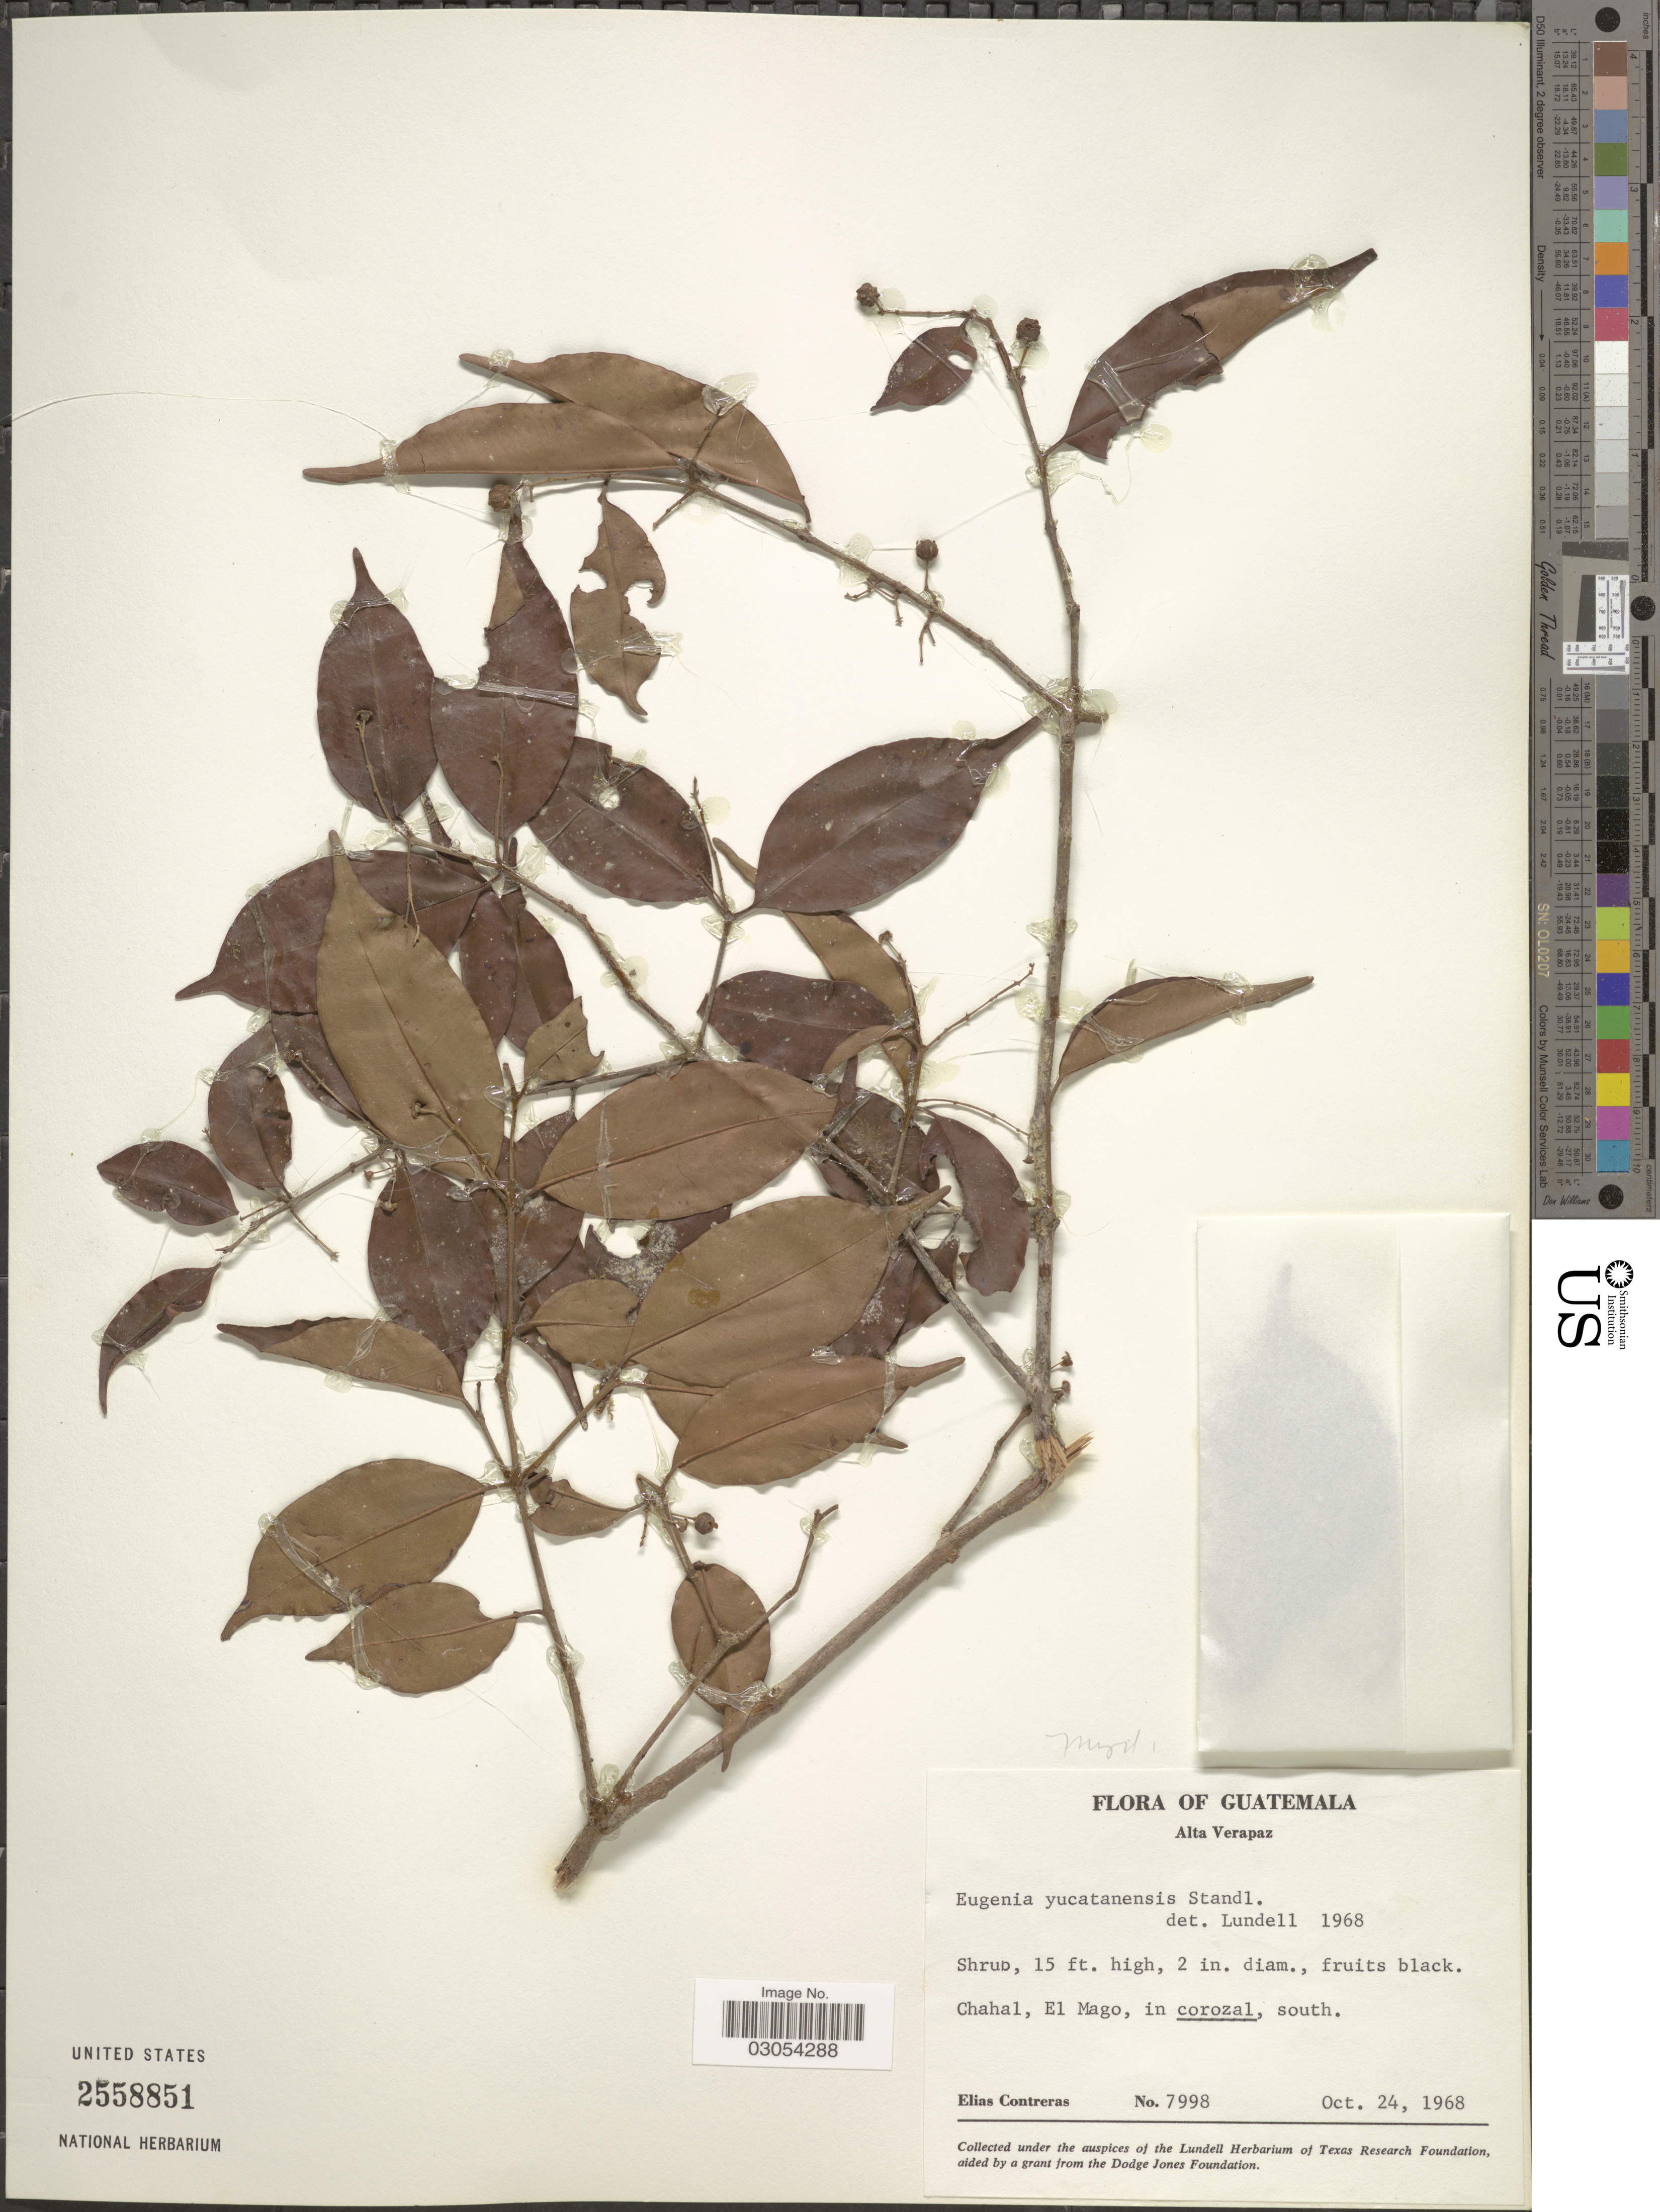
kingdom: Plantae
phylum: Tracheophyta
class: Magnoliopsida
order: Myrtales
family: Myrtaceae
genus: Eugenia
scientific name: Eugenia yucatanensis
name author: Standl.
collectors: E. Contreras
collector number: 7998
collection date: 1968-10-24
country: Guatemala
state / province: Alta Verapaz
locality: Chahal, El Mago.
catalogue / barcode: US 2558851